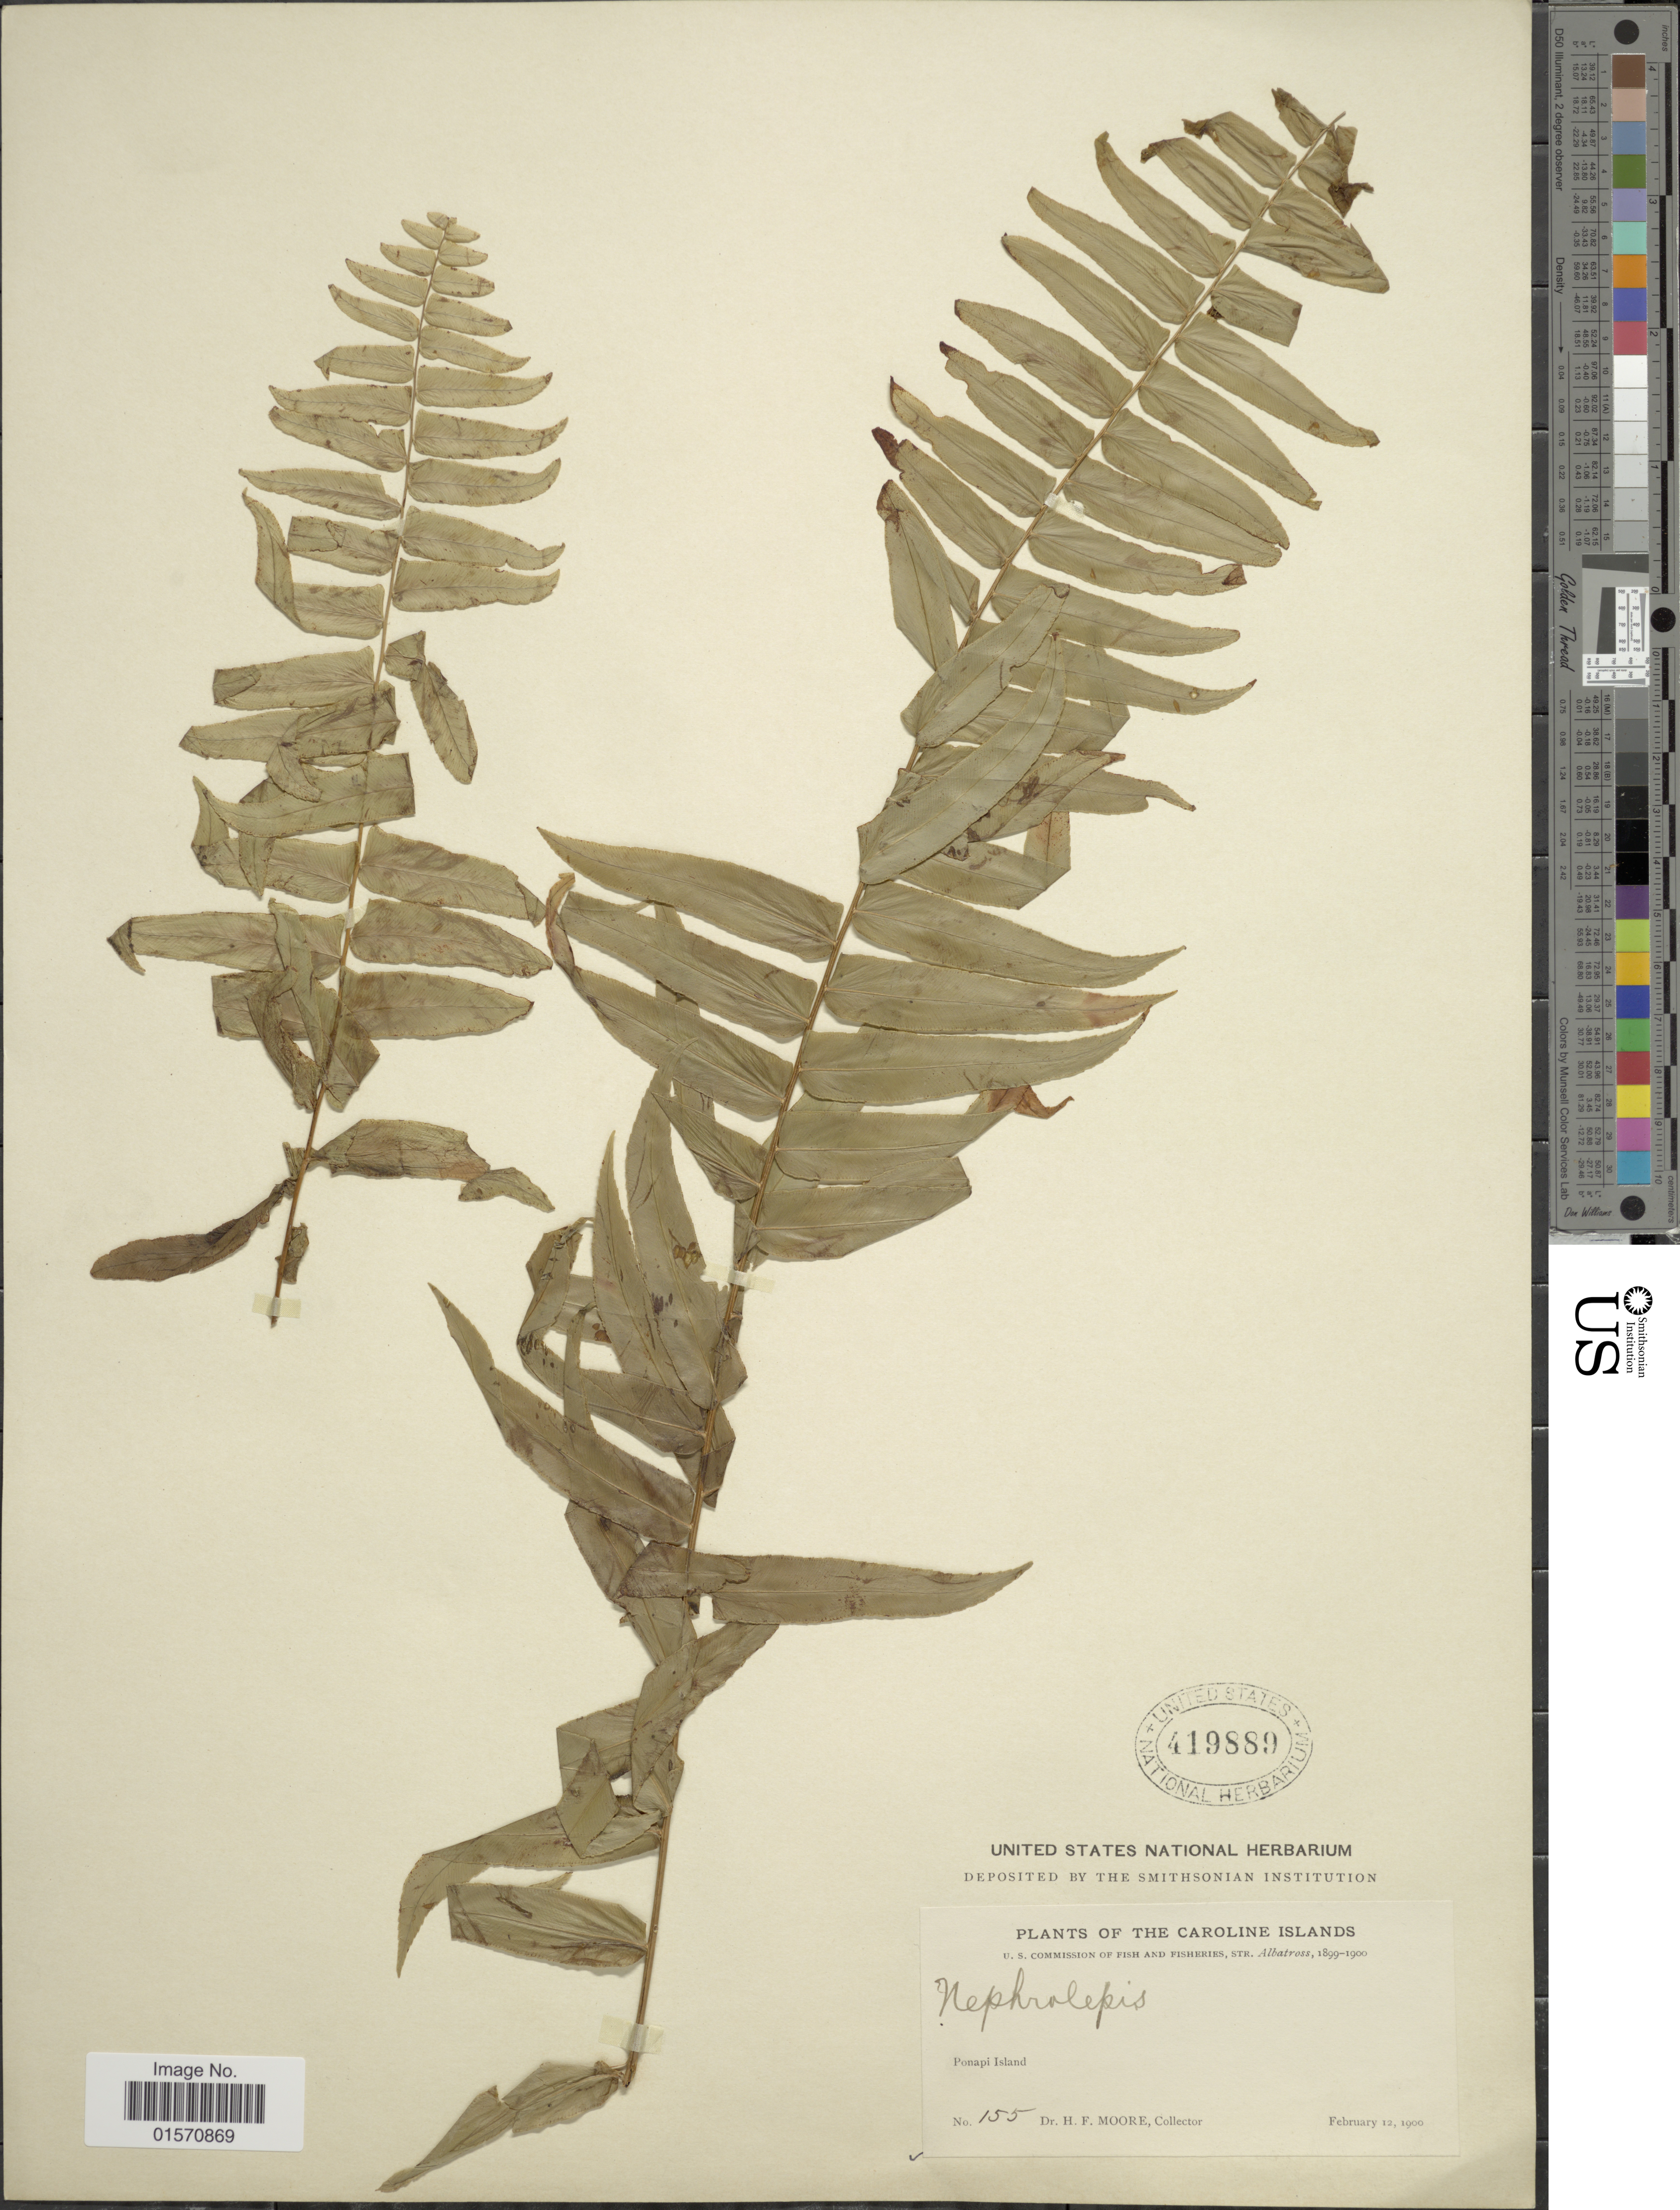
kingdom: Plantae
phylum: Tracheophyta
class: Polypodiopsida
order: Polypodiales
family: Nephrolepidaceae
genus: Nephrolepis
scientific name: Nephrolepis biserrata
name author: (Sw.) Schott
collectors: H. F. Moore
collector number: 155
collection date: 1900-02-12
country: Micronesia, Federated States of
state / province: Pohnpei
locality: Caroline Islands. Ponapi Island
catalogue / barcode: US 419889